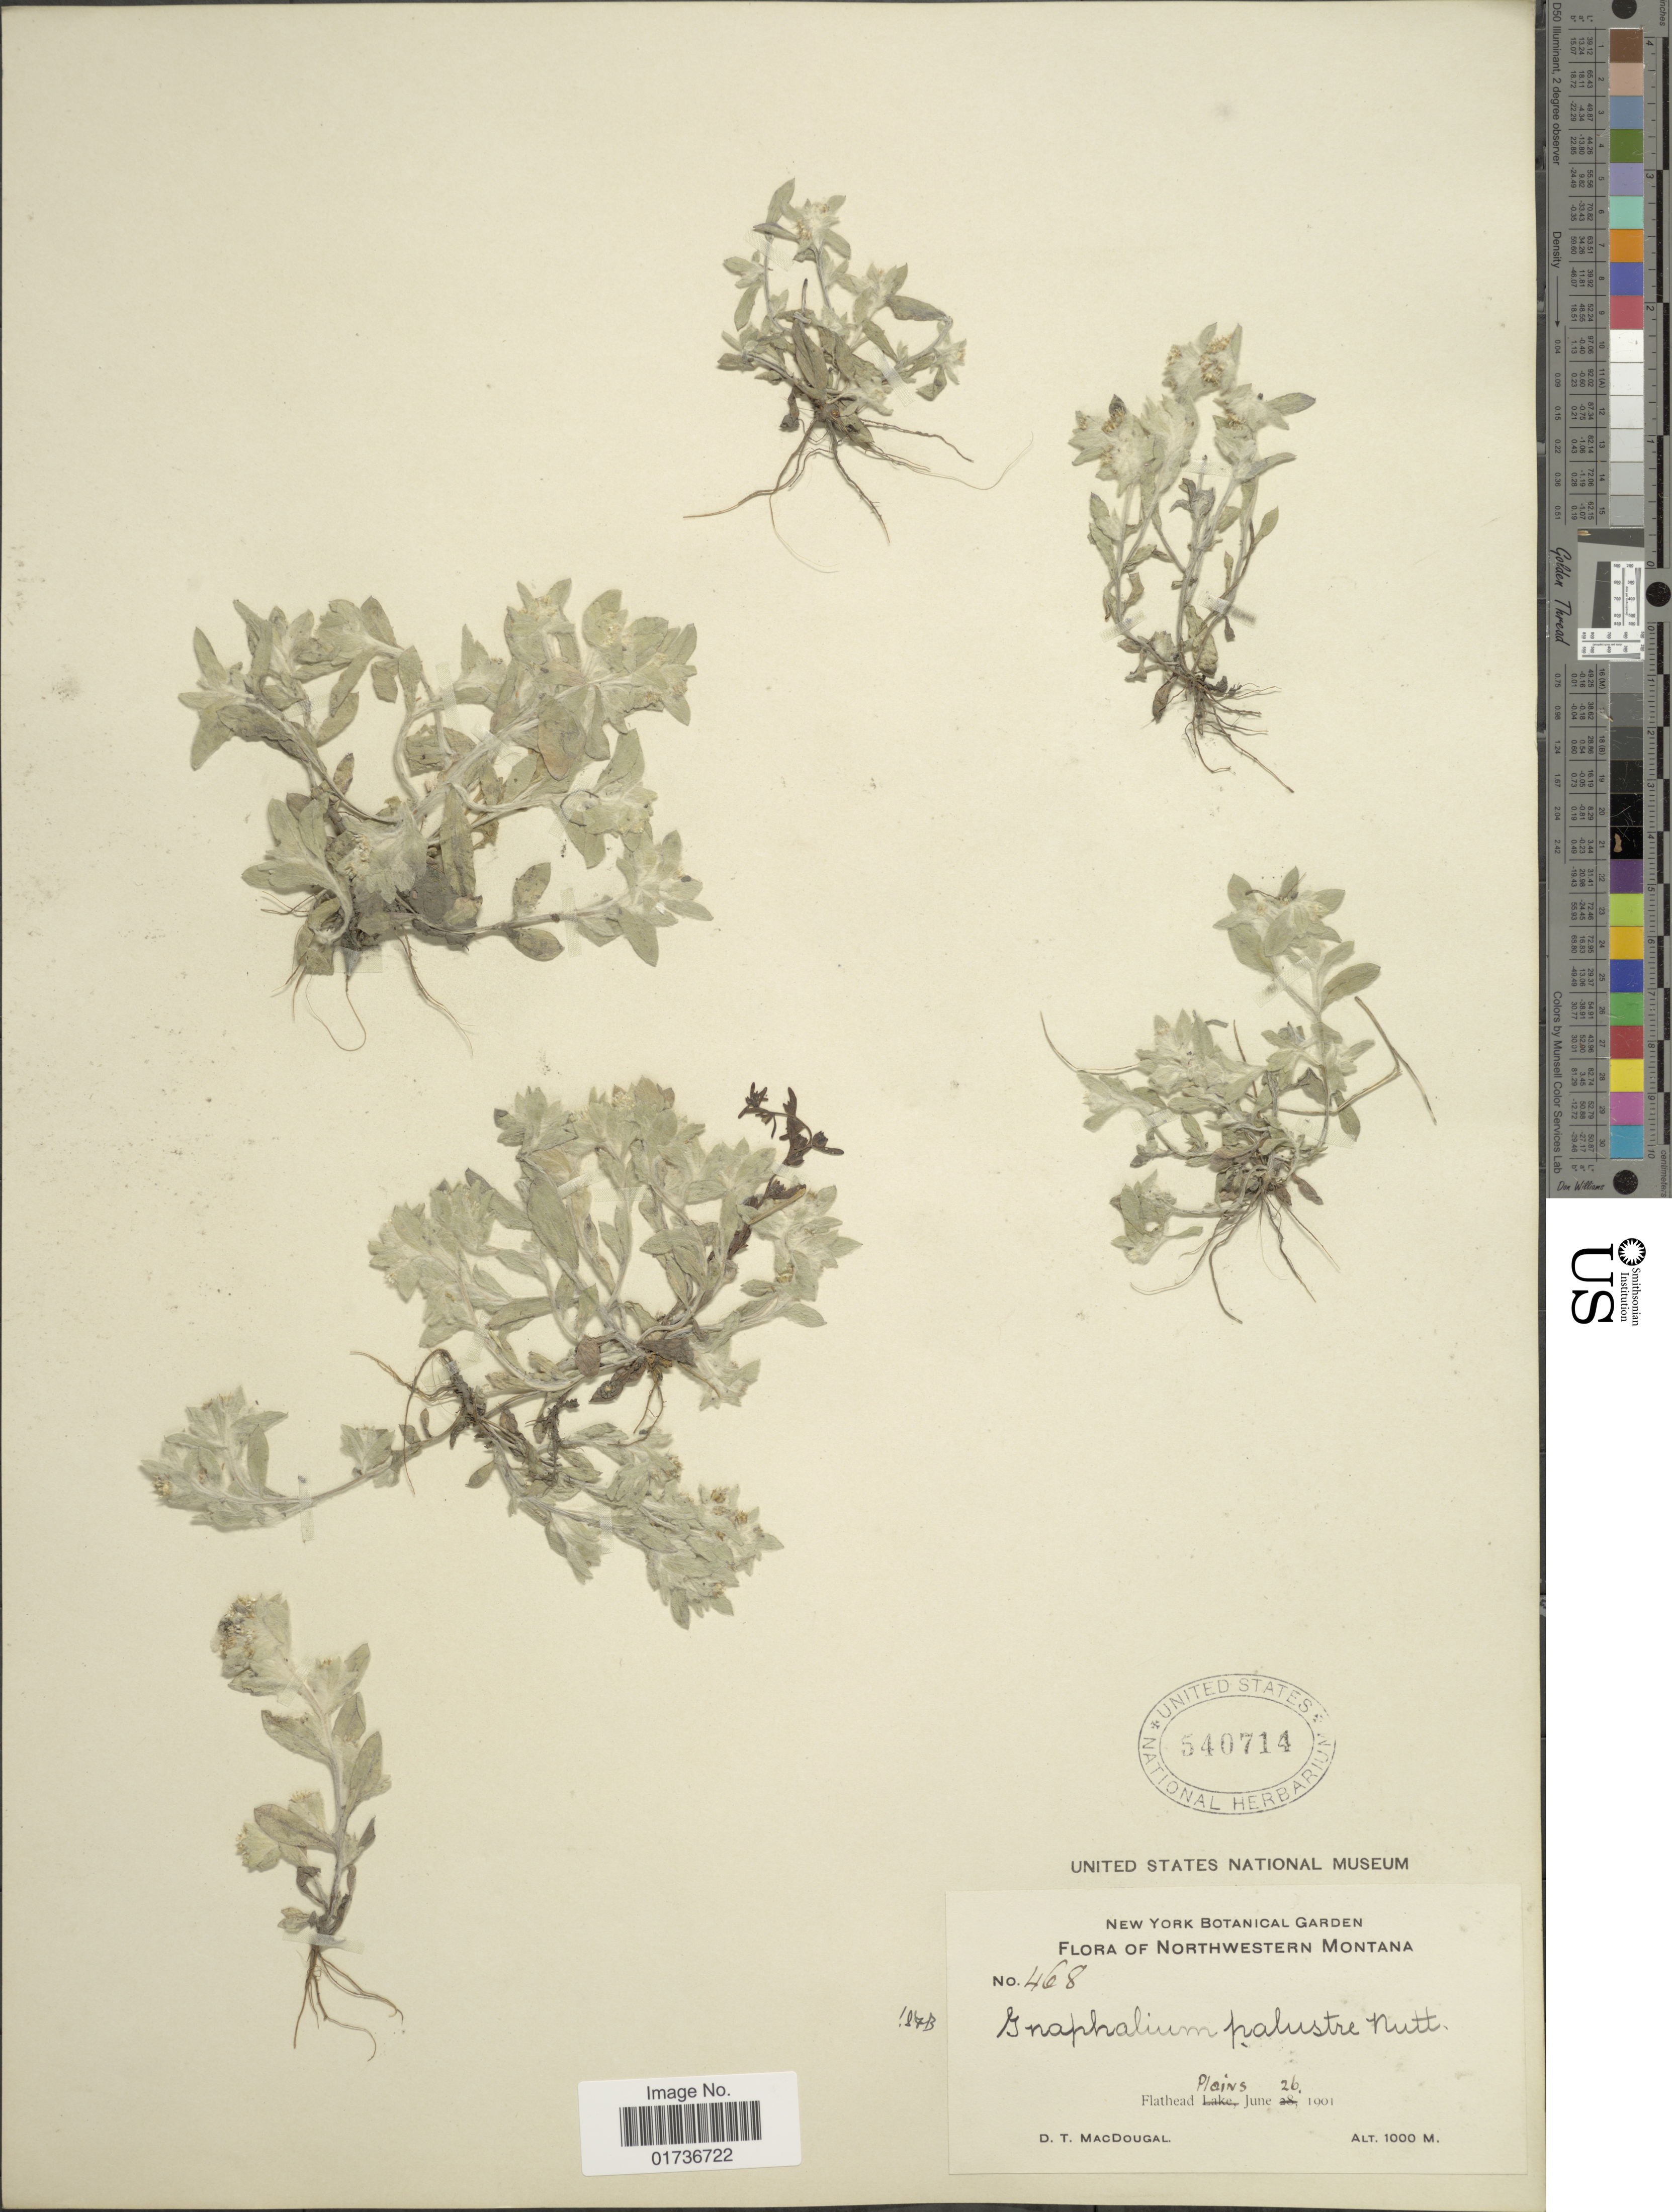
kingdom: Plantae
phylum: Tracheophyta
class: Magnoliopsida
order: Asterales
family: Asteraceae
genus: Gnaphalium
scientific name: Gnaphalium palustre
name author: Nutt.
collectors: D. T. MacDougal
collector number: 468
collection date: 1901-06-26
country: United States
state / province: Montana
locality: Northwestern Montana, Flathead Plains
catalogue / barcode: US 540714